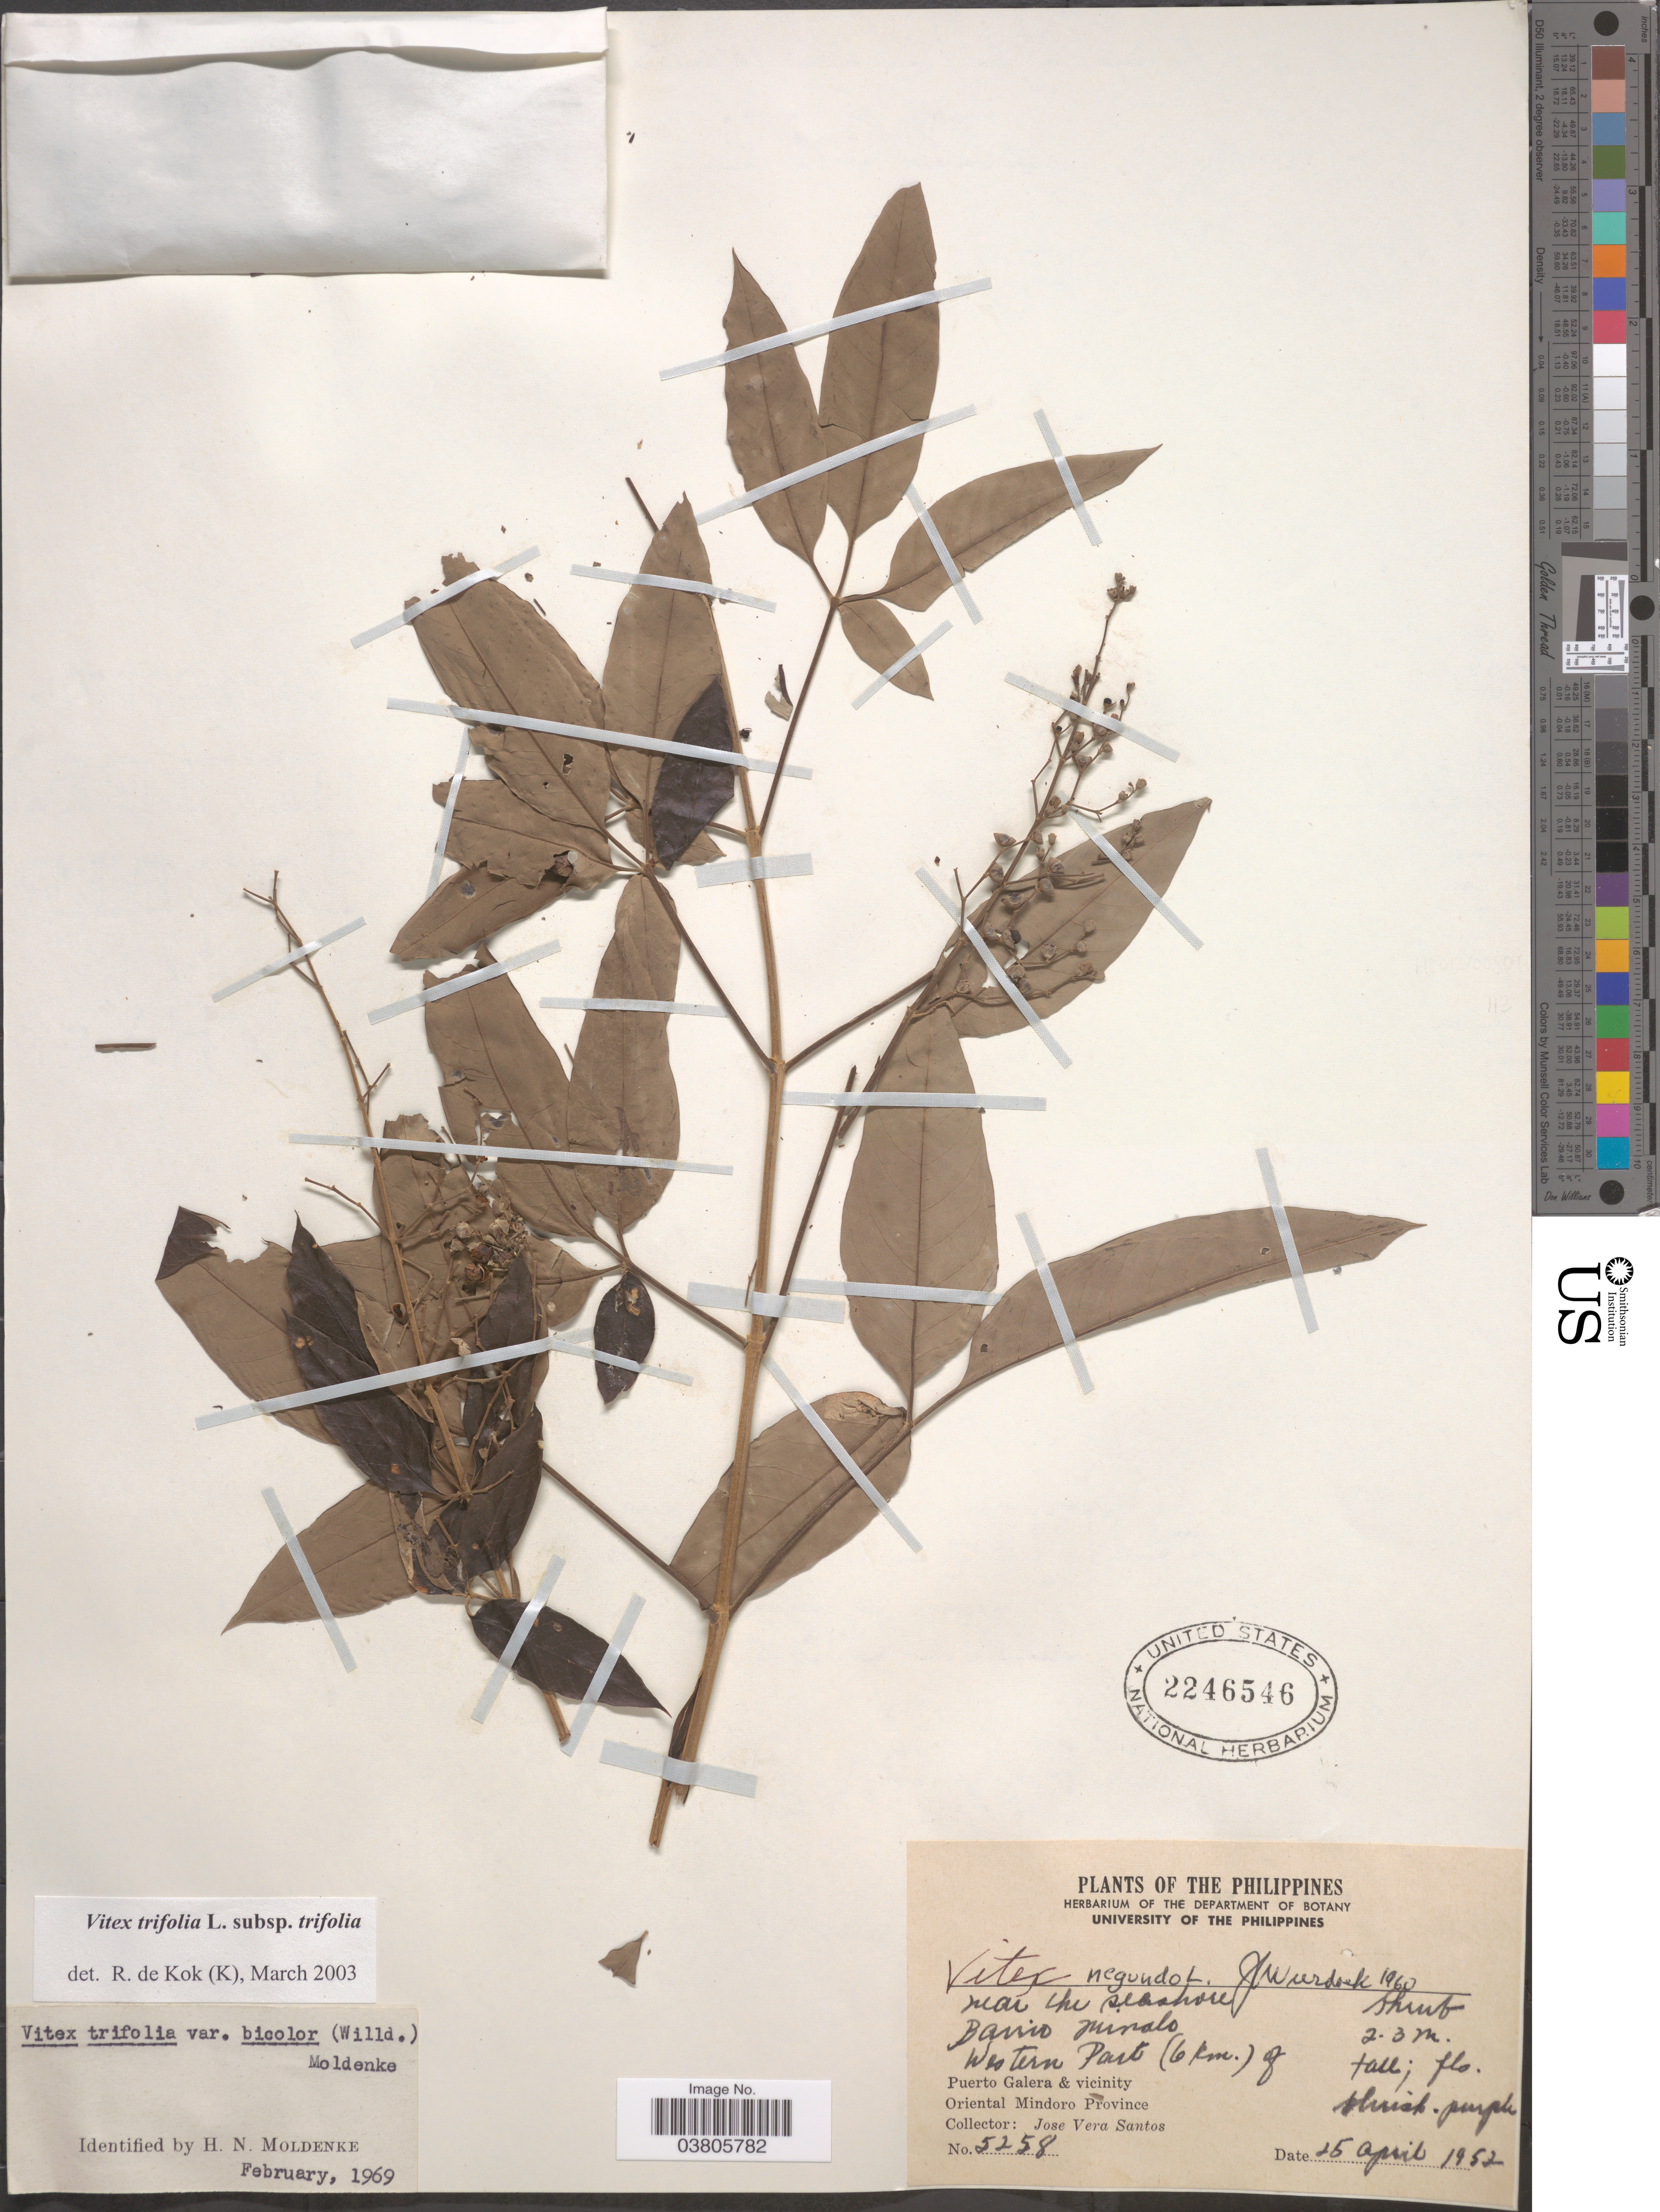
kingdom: Plantae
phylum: Tracheophyta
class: Magnoliopsida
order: Lamiales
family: Lamiaceae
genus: Vitex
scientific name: Vitex trifolia subsp. trifolia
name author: Vahl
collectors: J. V. Santos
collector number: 5258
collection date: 1952-04-15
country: Philippines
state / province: Mimaropa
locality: Near the seashore Banio Minalo. Western Part (6 km.) of Puerto Galera & vicinity. Oriental Mindoro Province.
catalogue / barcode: US 2246546